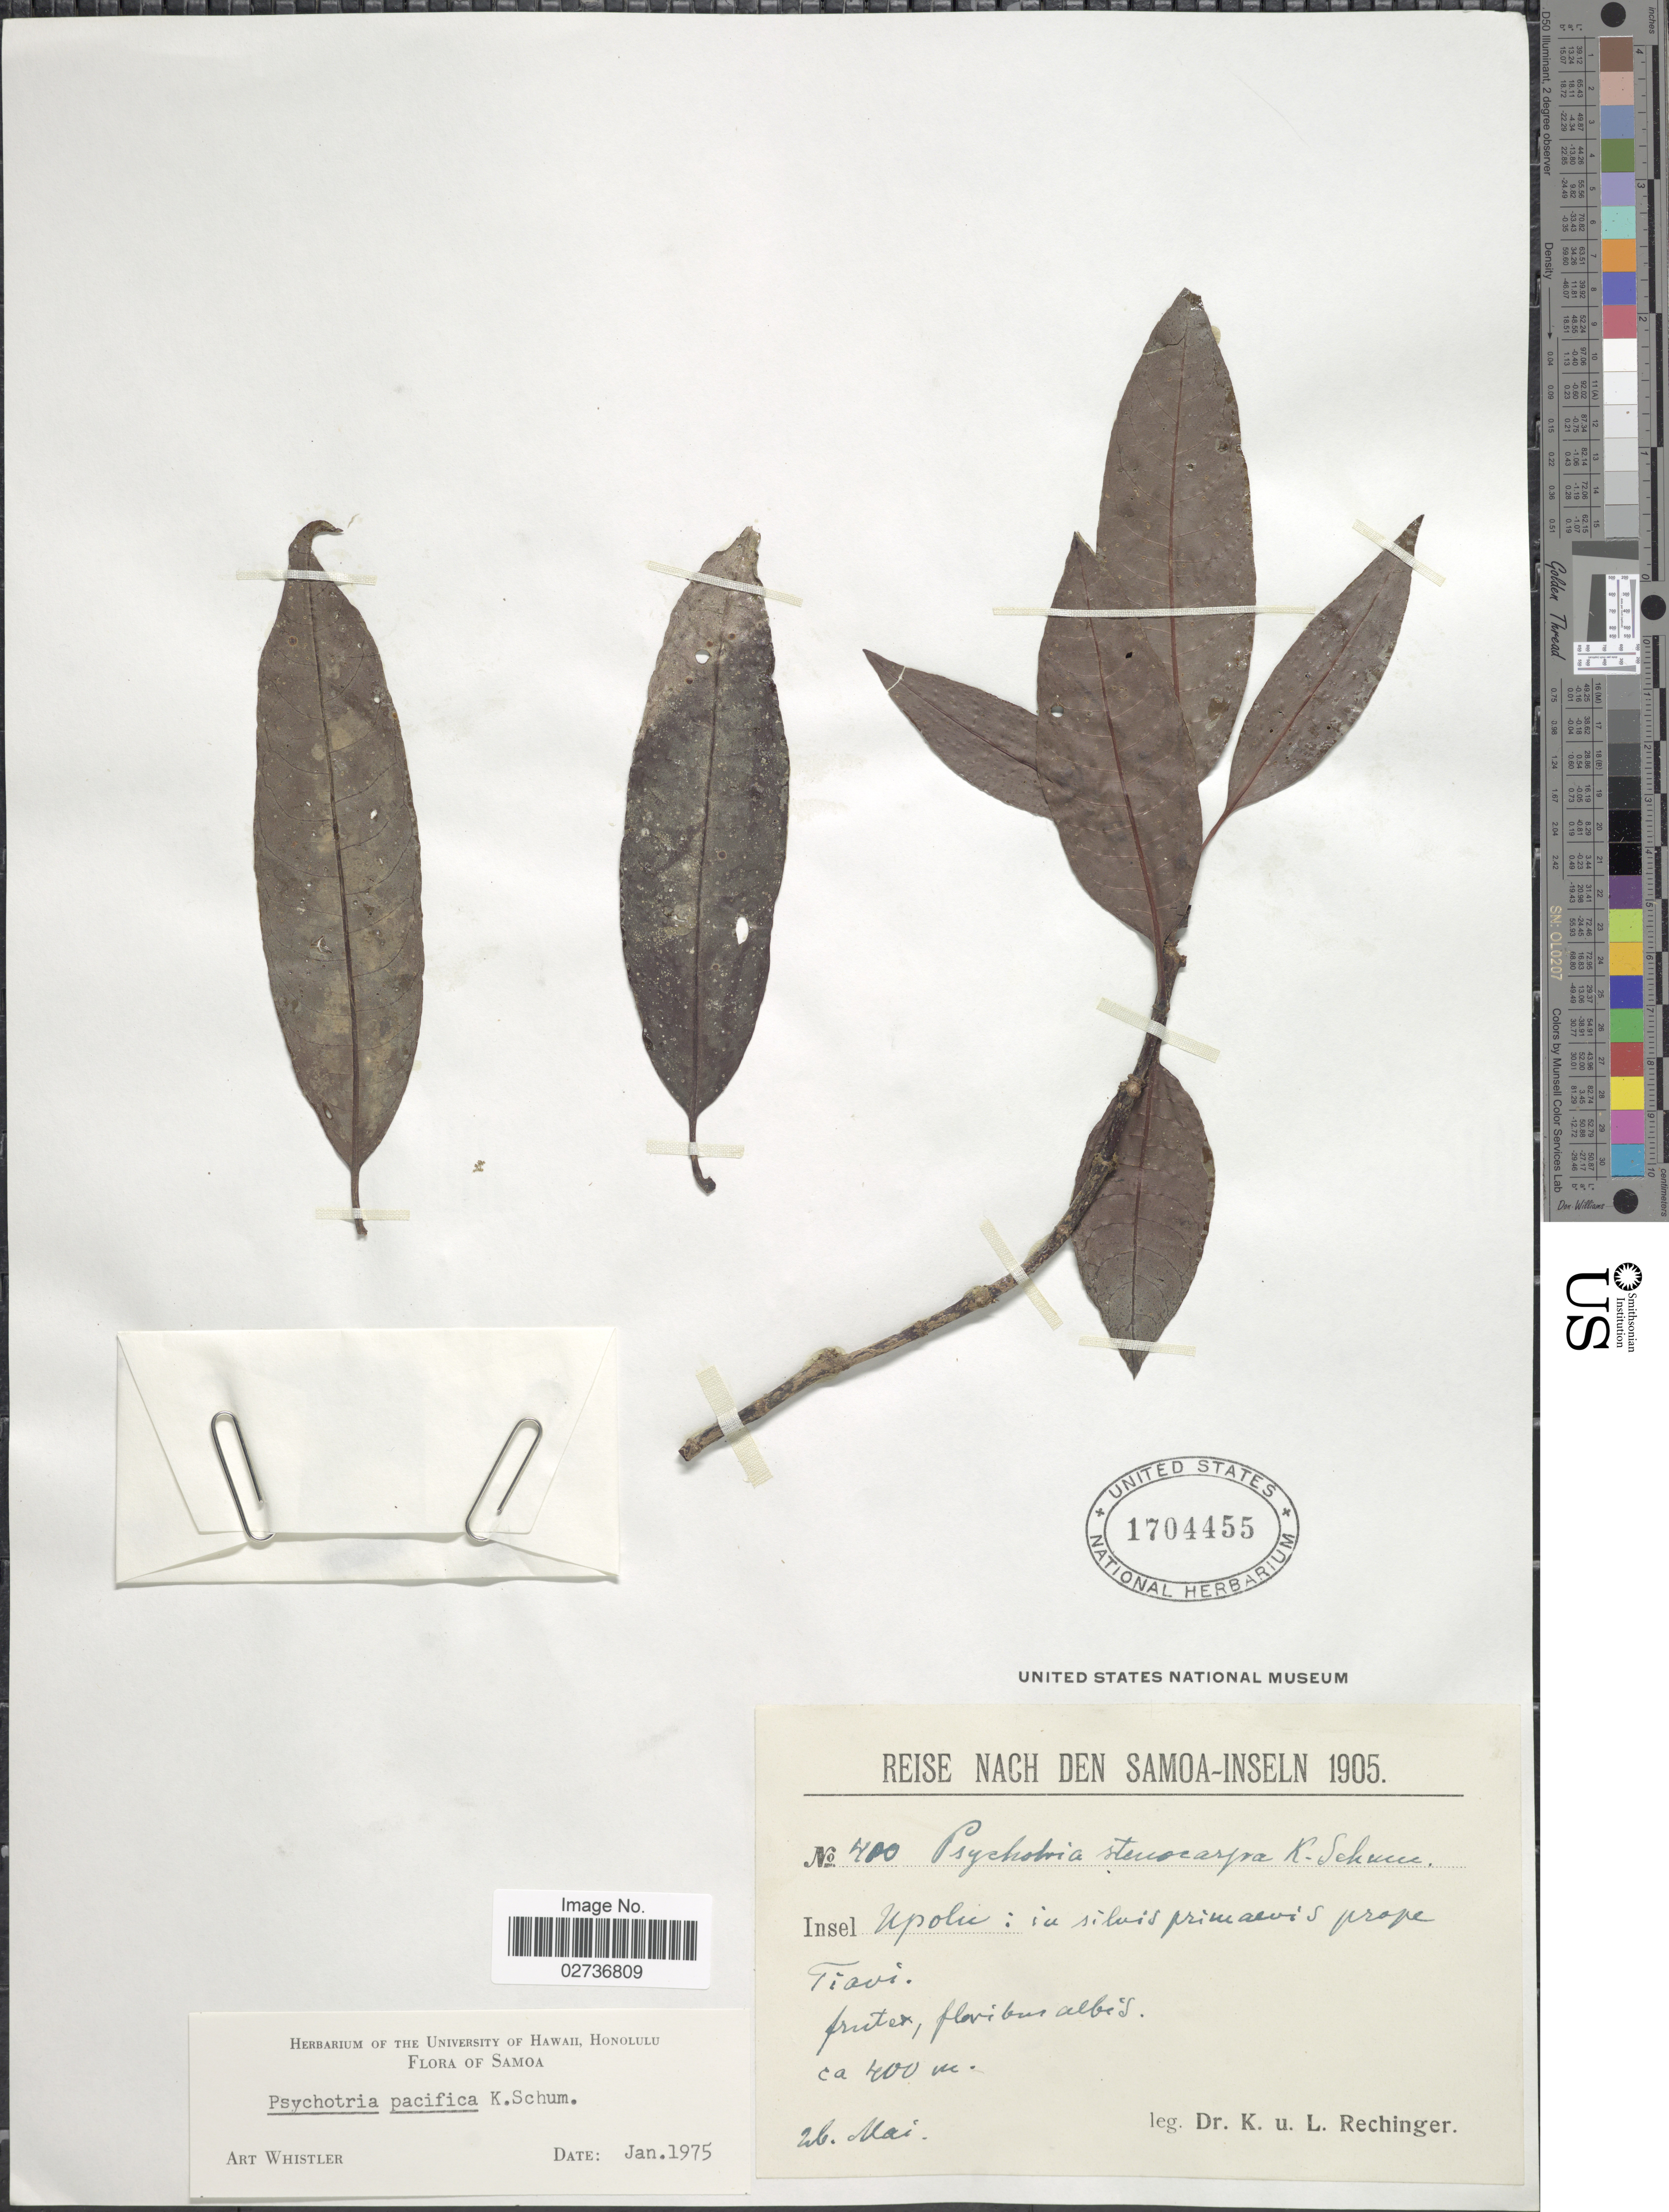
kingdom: Plantae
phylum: Tracheophyta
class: Magnoliopsida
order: Gentianales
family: Rubiaceae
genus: Psychotria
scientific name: Psychotria pacifica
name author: K. Schum.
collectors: K. Rechinger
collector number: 400*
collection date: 1905-05-26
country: Samoa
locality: Insel Uplu: in silvis primaevis p0rope Tiavi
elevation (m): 400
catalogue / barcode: US 1704455